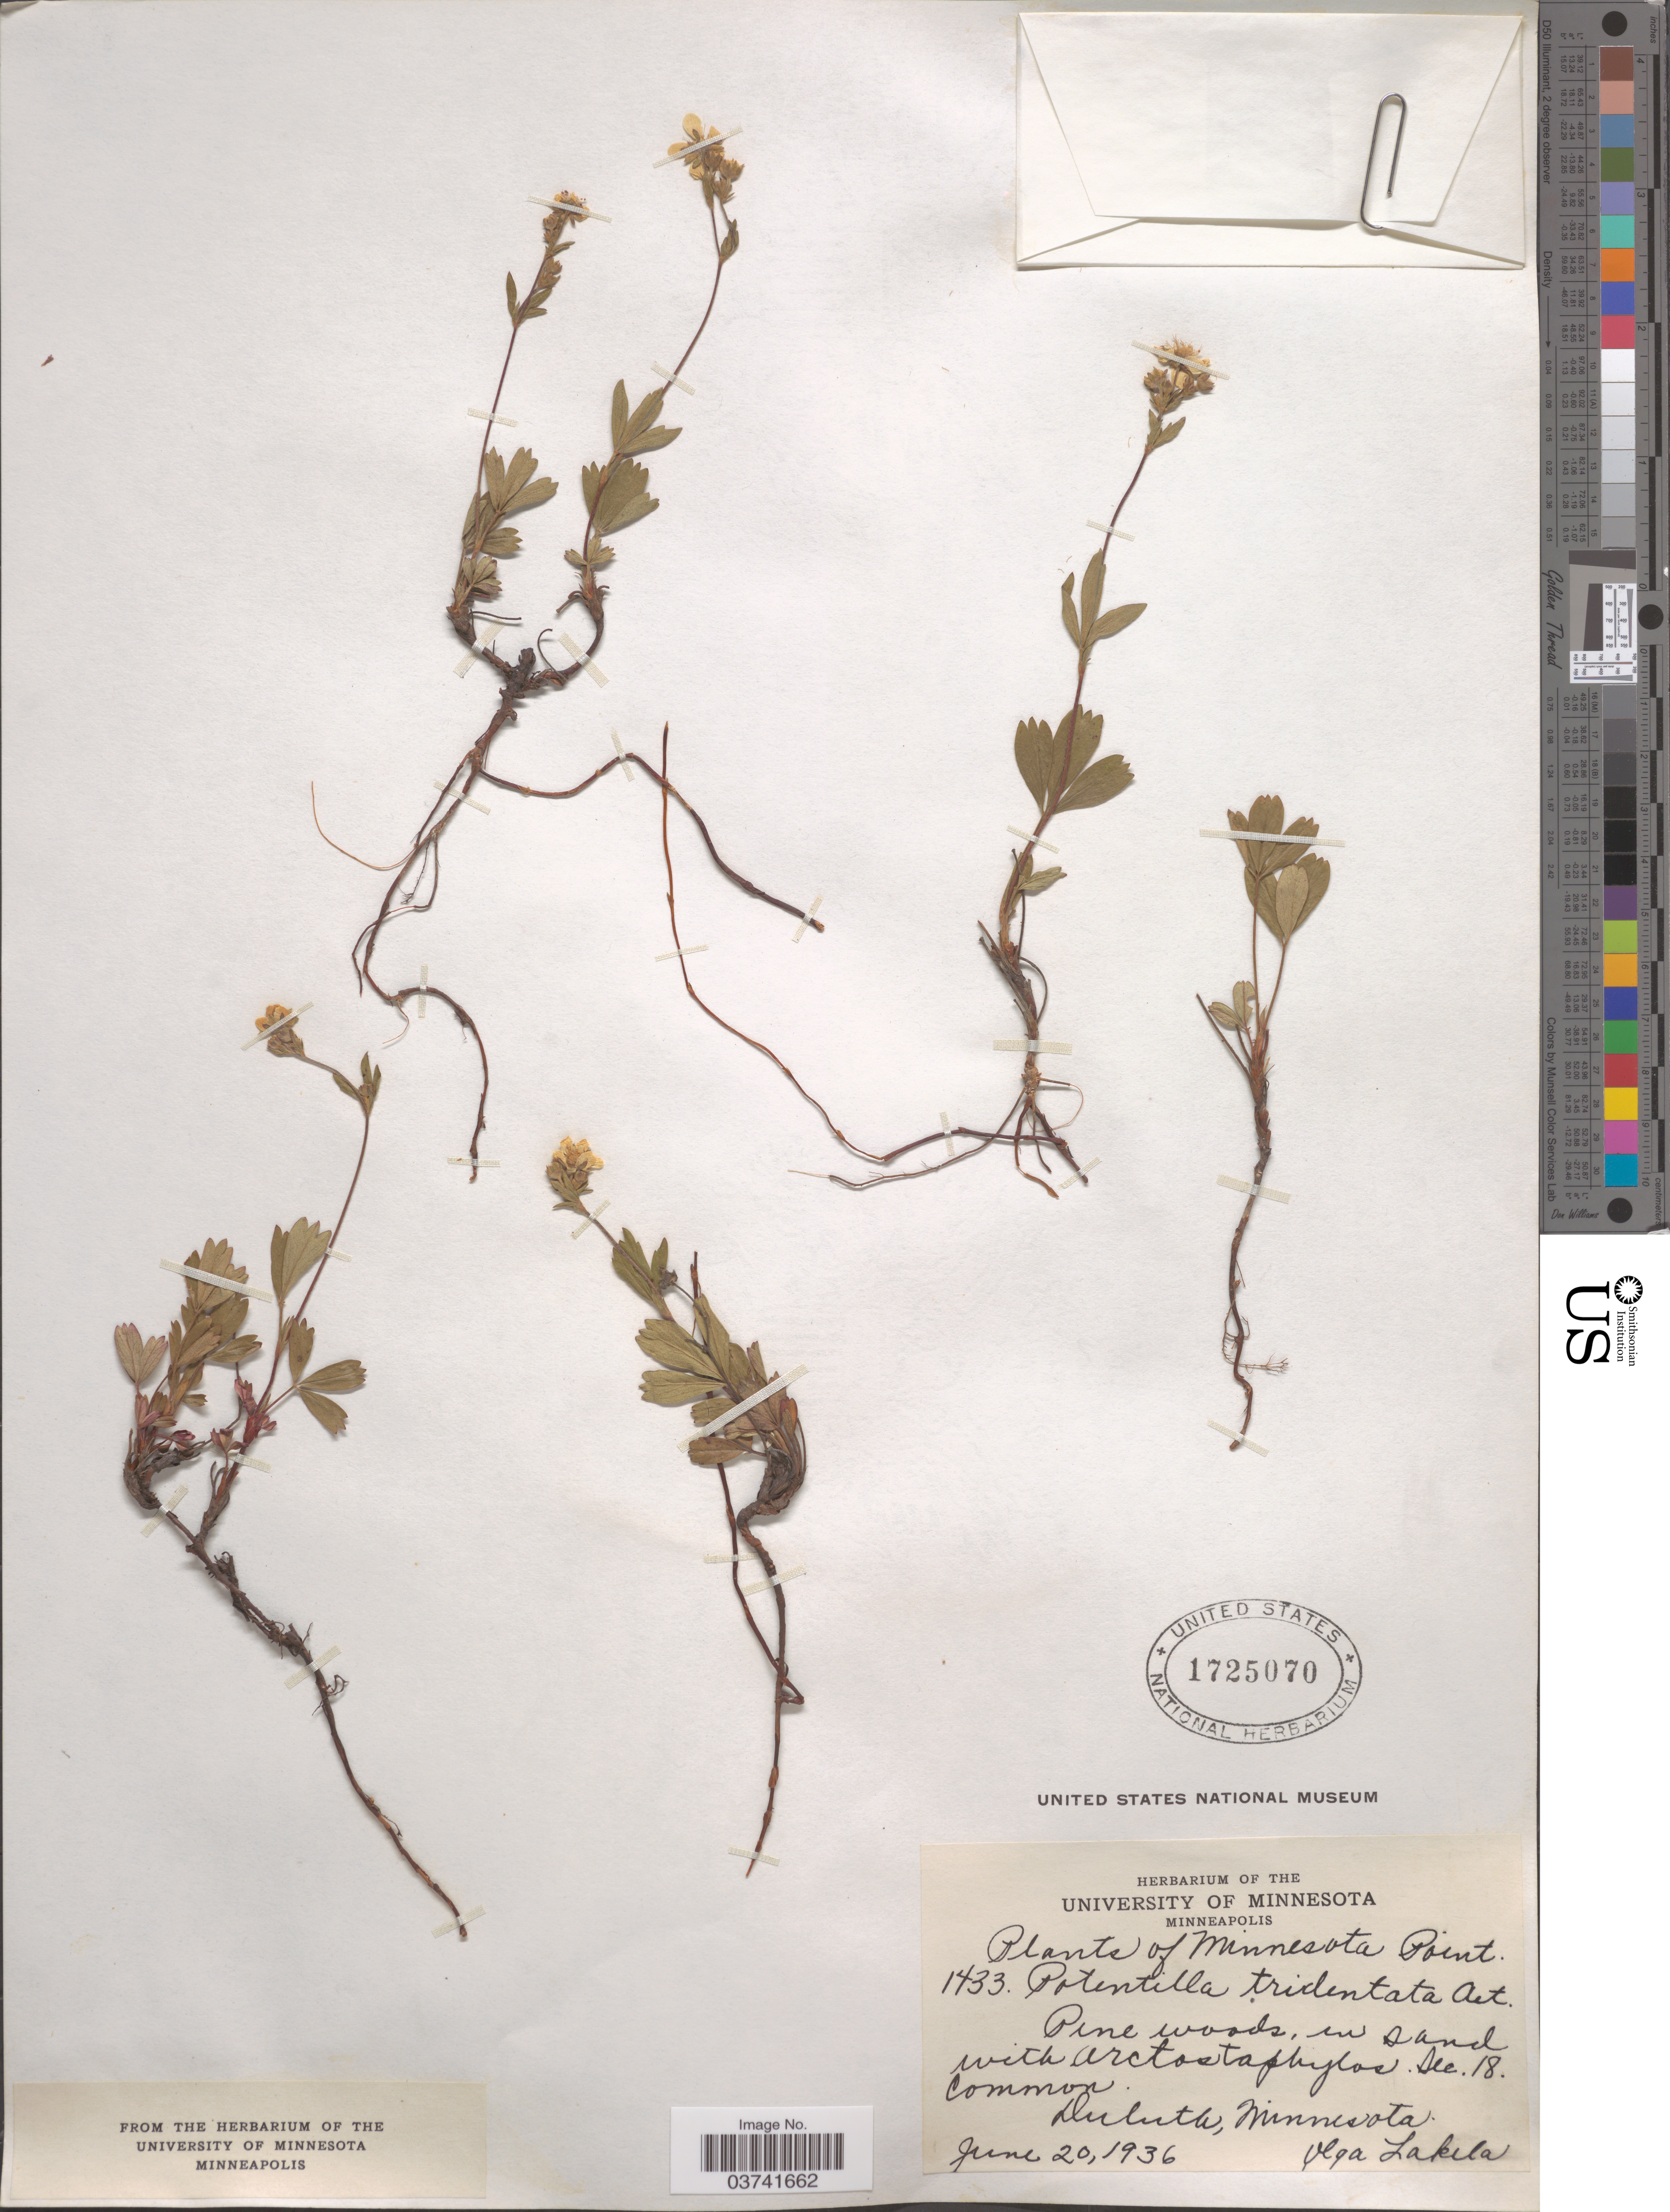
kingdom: Plantae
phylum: Tracheophyta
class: Magnoliopsida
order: Rosales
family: Rosaceae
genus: Potentilla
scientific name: Potentilla tridentata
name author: Aiton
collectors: O. K. Lakela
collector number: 1433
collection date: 1936-06-20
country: United States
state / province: Minnesota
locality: Sec. 18. Duluth.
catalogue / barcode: US 1725070